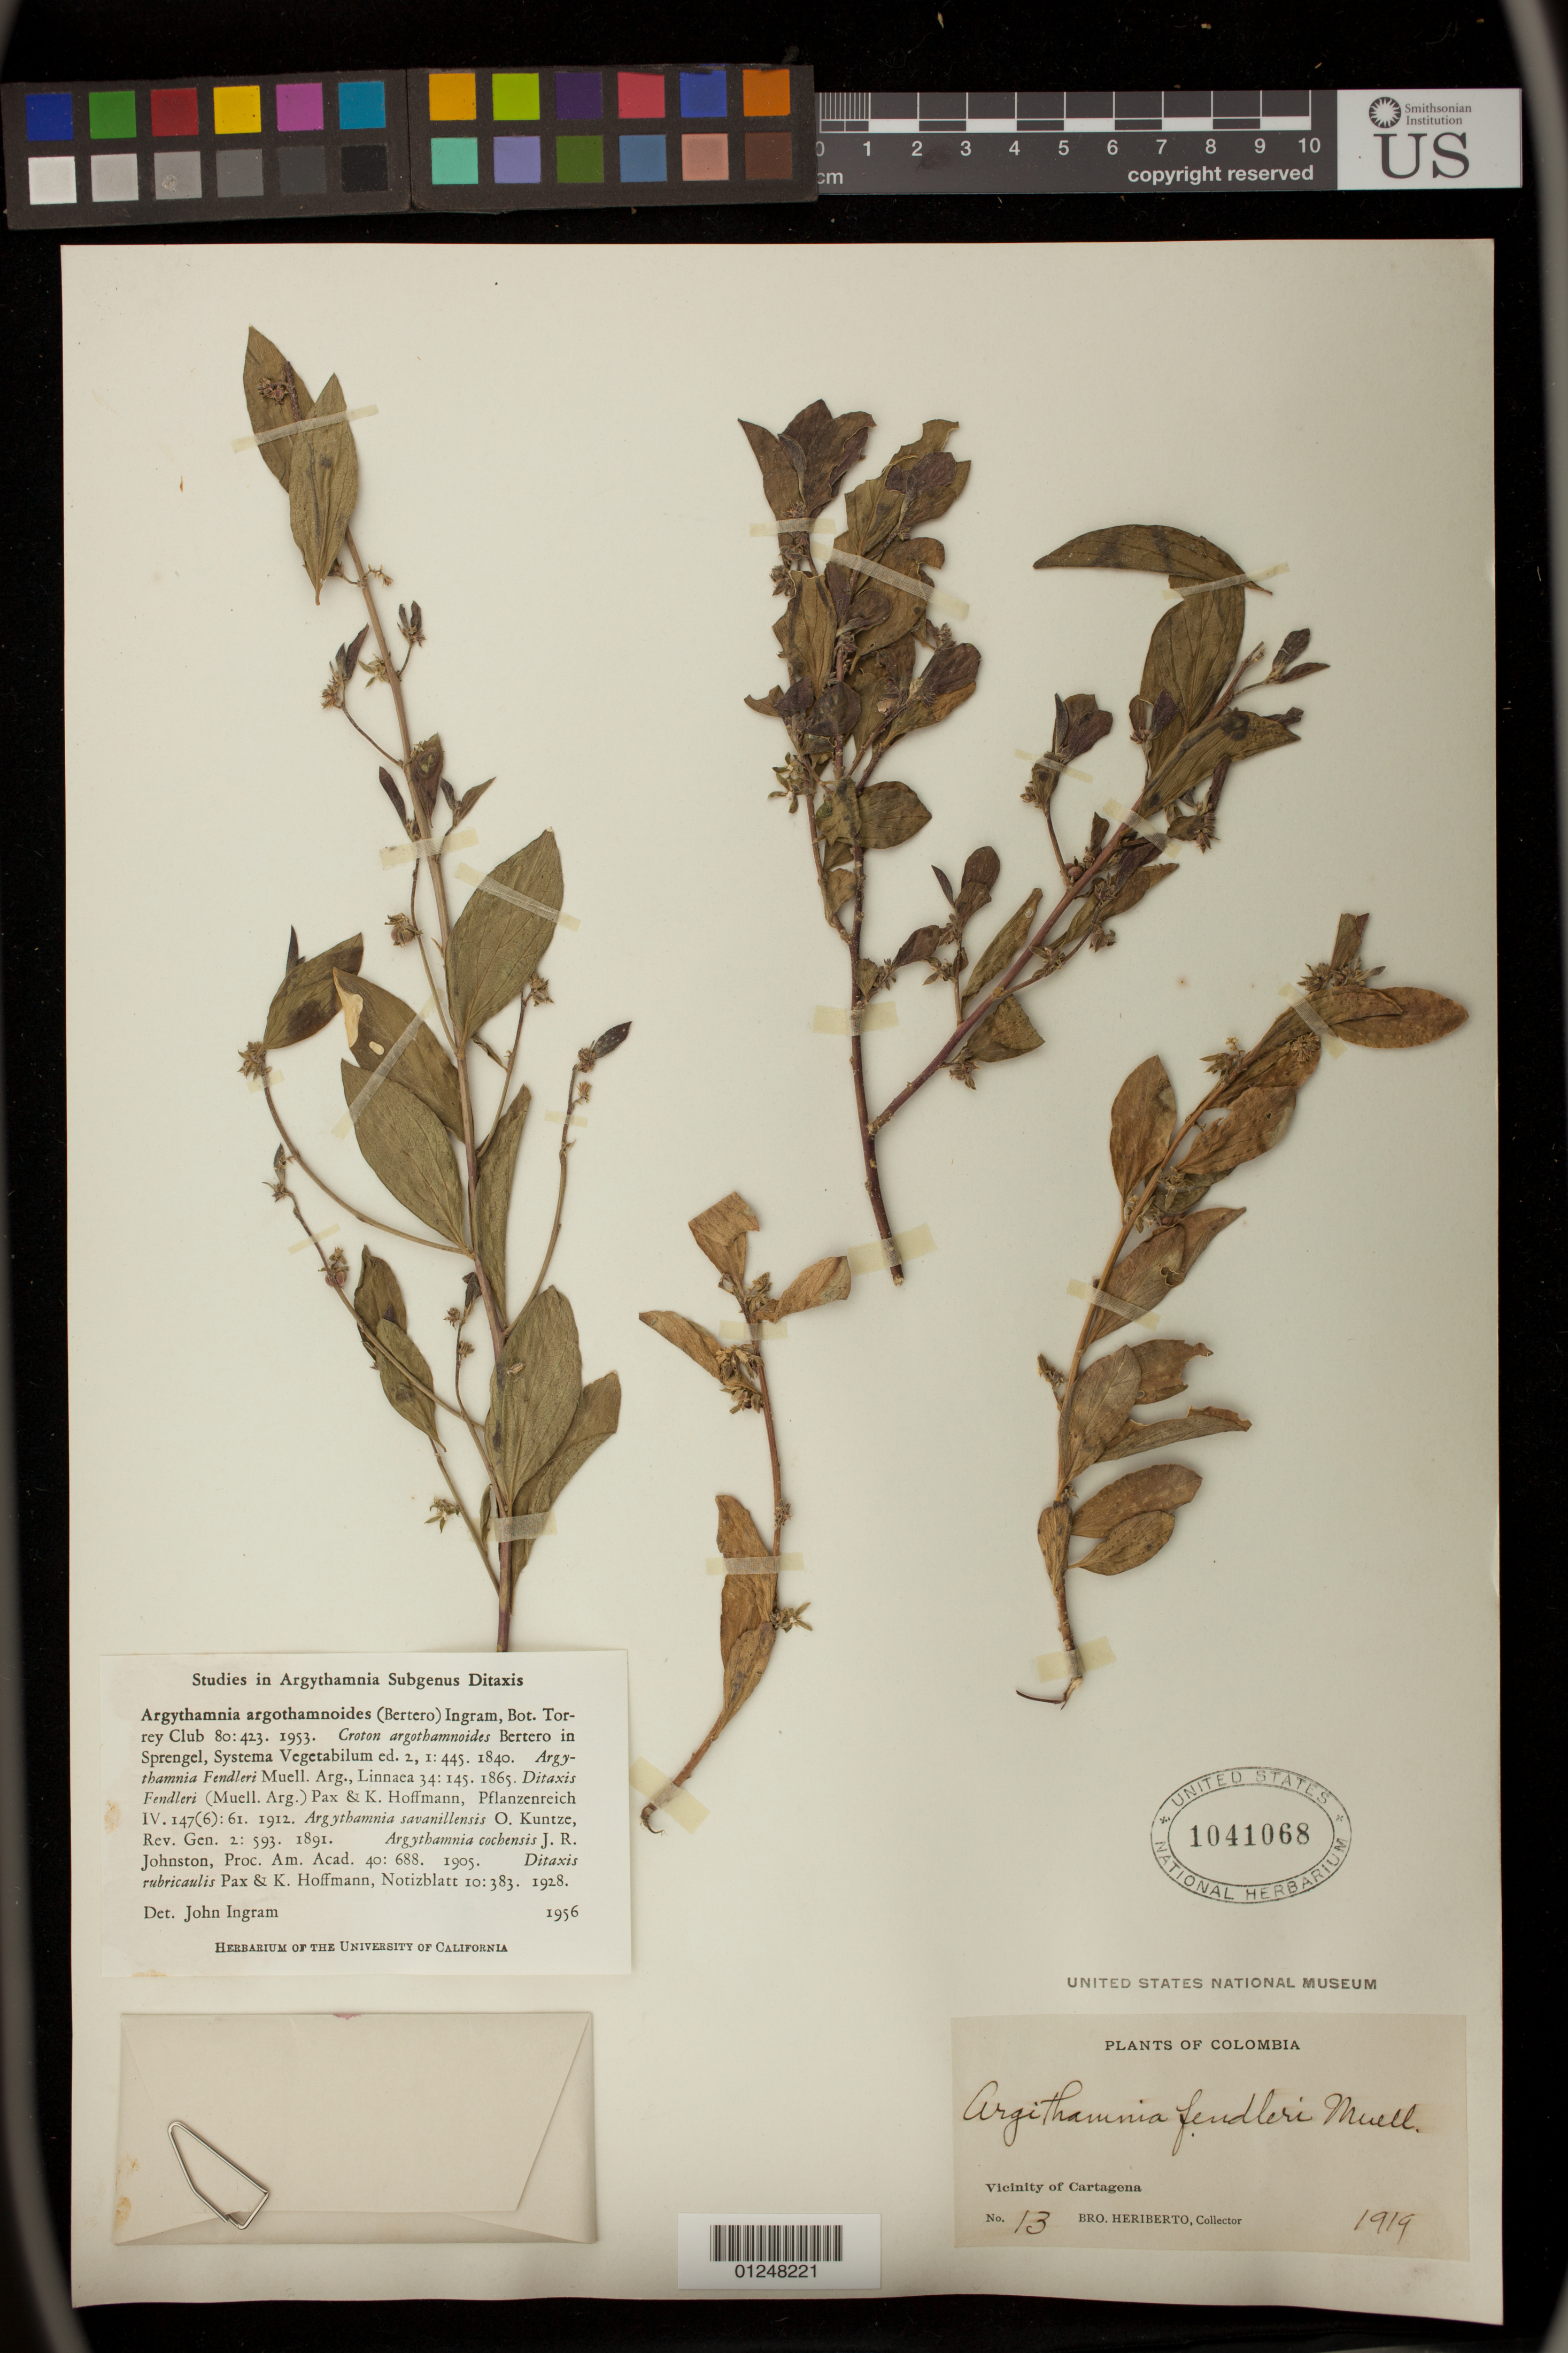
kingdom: Plantae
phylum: Tracheophyta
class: Magnoliopsida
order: Malpighiales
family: Euphorbiaceae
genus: Argythamnia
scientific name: Argythamnia argothamnoides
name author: (Bertero & Spreng.) J.W. Ingram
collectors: B. Heriberto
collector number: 13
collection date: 1919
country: Colombia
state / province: Bolívar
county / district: Cartagena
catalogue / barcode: US 1041068